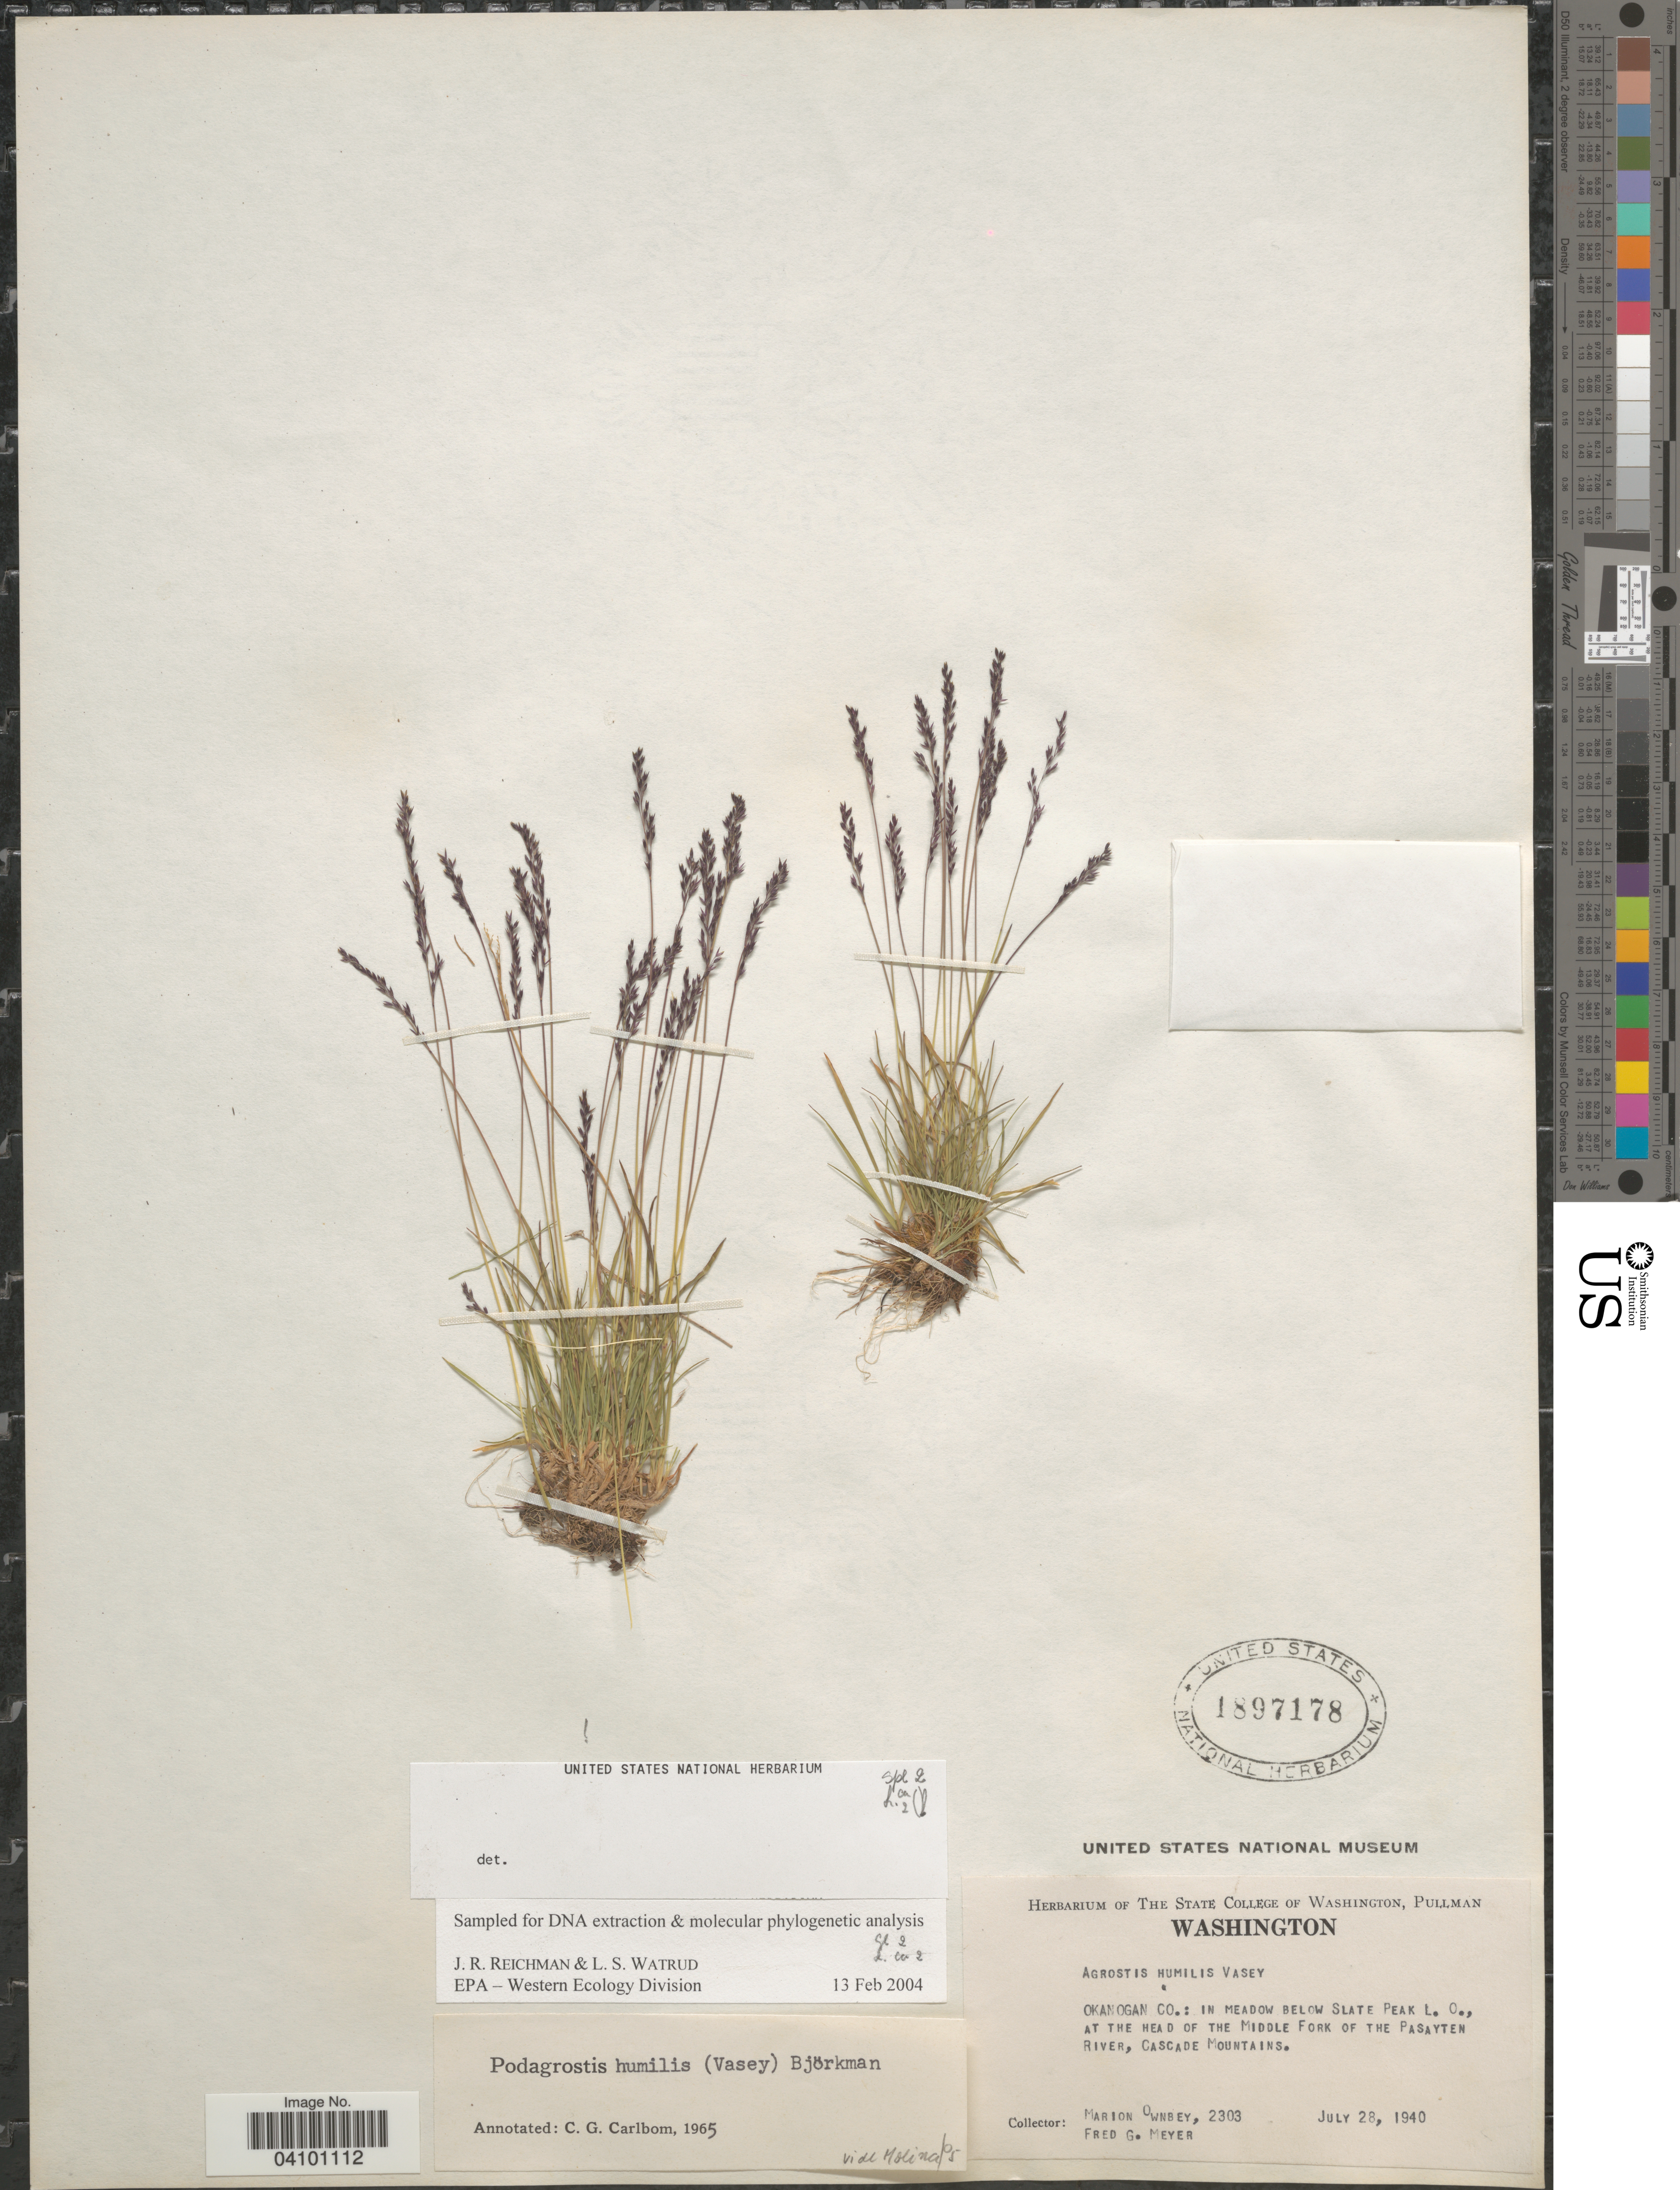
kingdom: Plantae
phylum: Tracheophyta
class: Liliopsida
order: Poales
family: Poaceae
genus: Podagrostis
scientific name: Podagrostis humilis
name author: (Vasey) Björkman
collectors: M. Ownbey & F. G. Meyer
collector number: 2303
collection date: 1940-07-28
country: United States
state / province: Washington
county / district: Okanogan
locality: Okanogan Co.: in meadow below Slate Peak L. O., at the head of the Middle Fork of the Pasayten River, Cascade Mountains.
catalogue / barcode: US 1897178